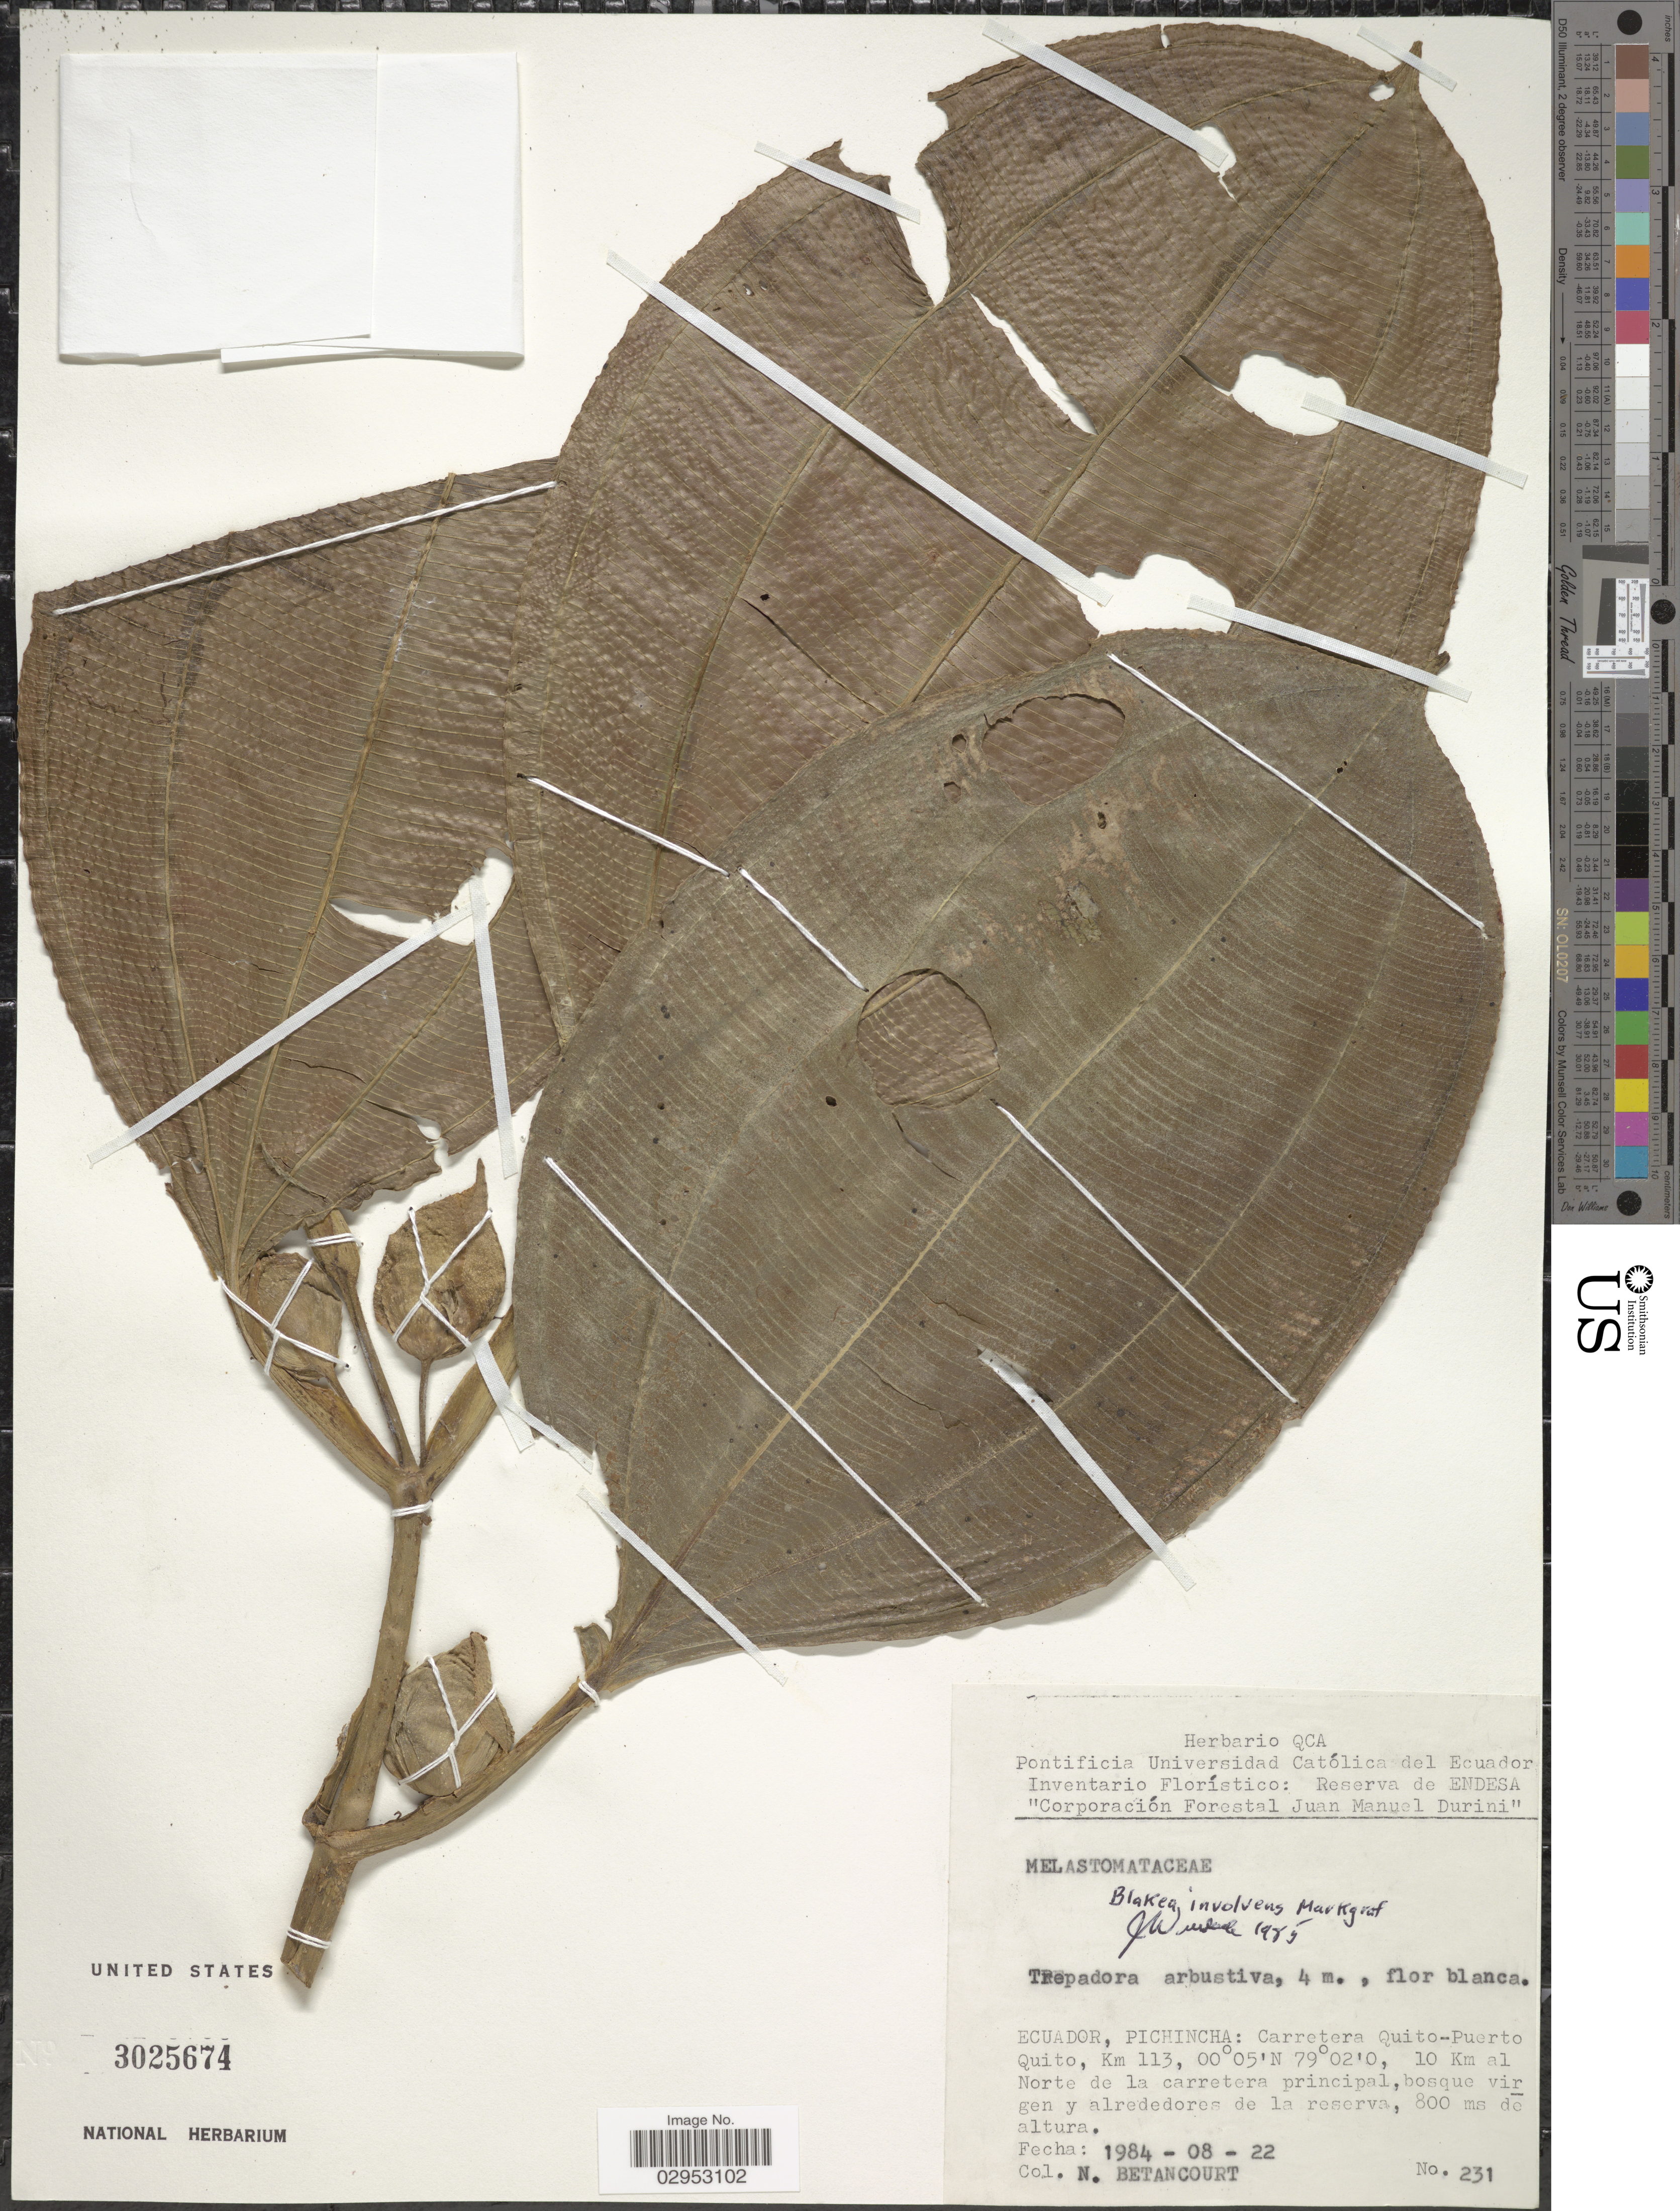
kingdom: Plantae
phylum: Tracheophyta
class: Magnoliopsida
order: Myrtales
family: Melastomataceae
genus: Blakea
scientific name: Blakea involvens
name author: Markgr.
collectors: N. Betancourt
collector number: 231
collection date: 1984-08-22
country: Ecuador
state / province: Pichincha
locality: Carretera Quito-Puerto Quito, Km 113, 10 Km al Norte de la carretera principal, bosque virgen y alrededores de la reserva.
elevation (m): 800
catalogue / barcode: US 3025674